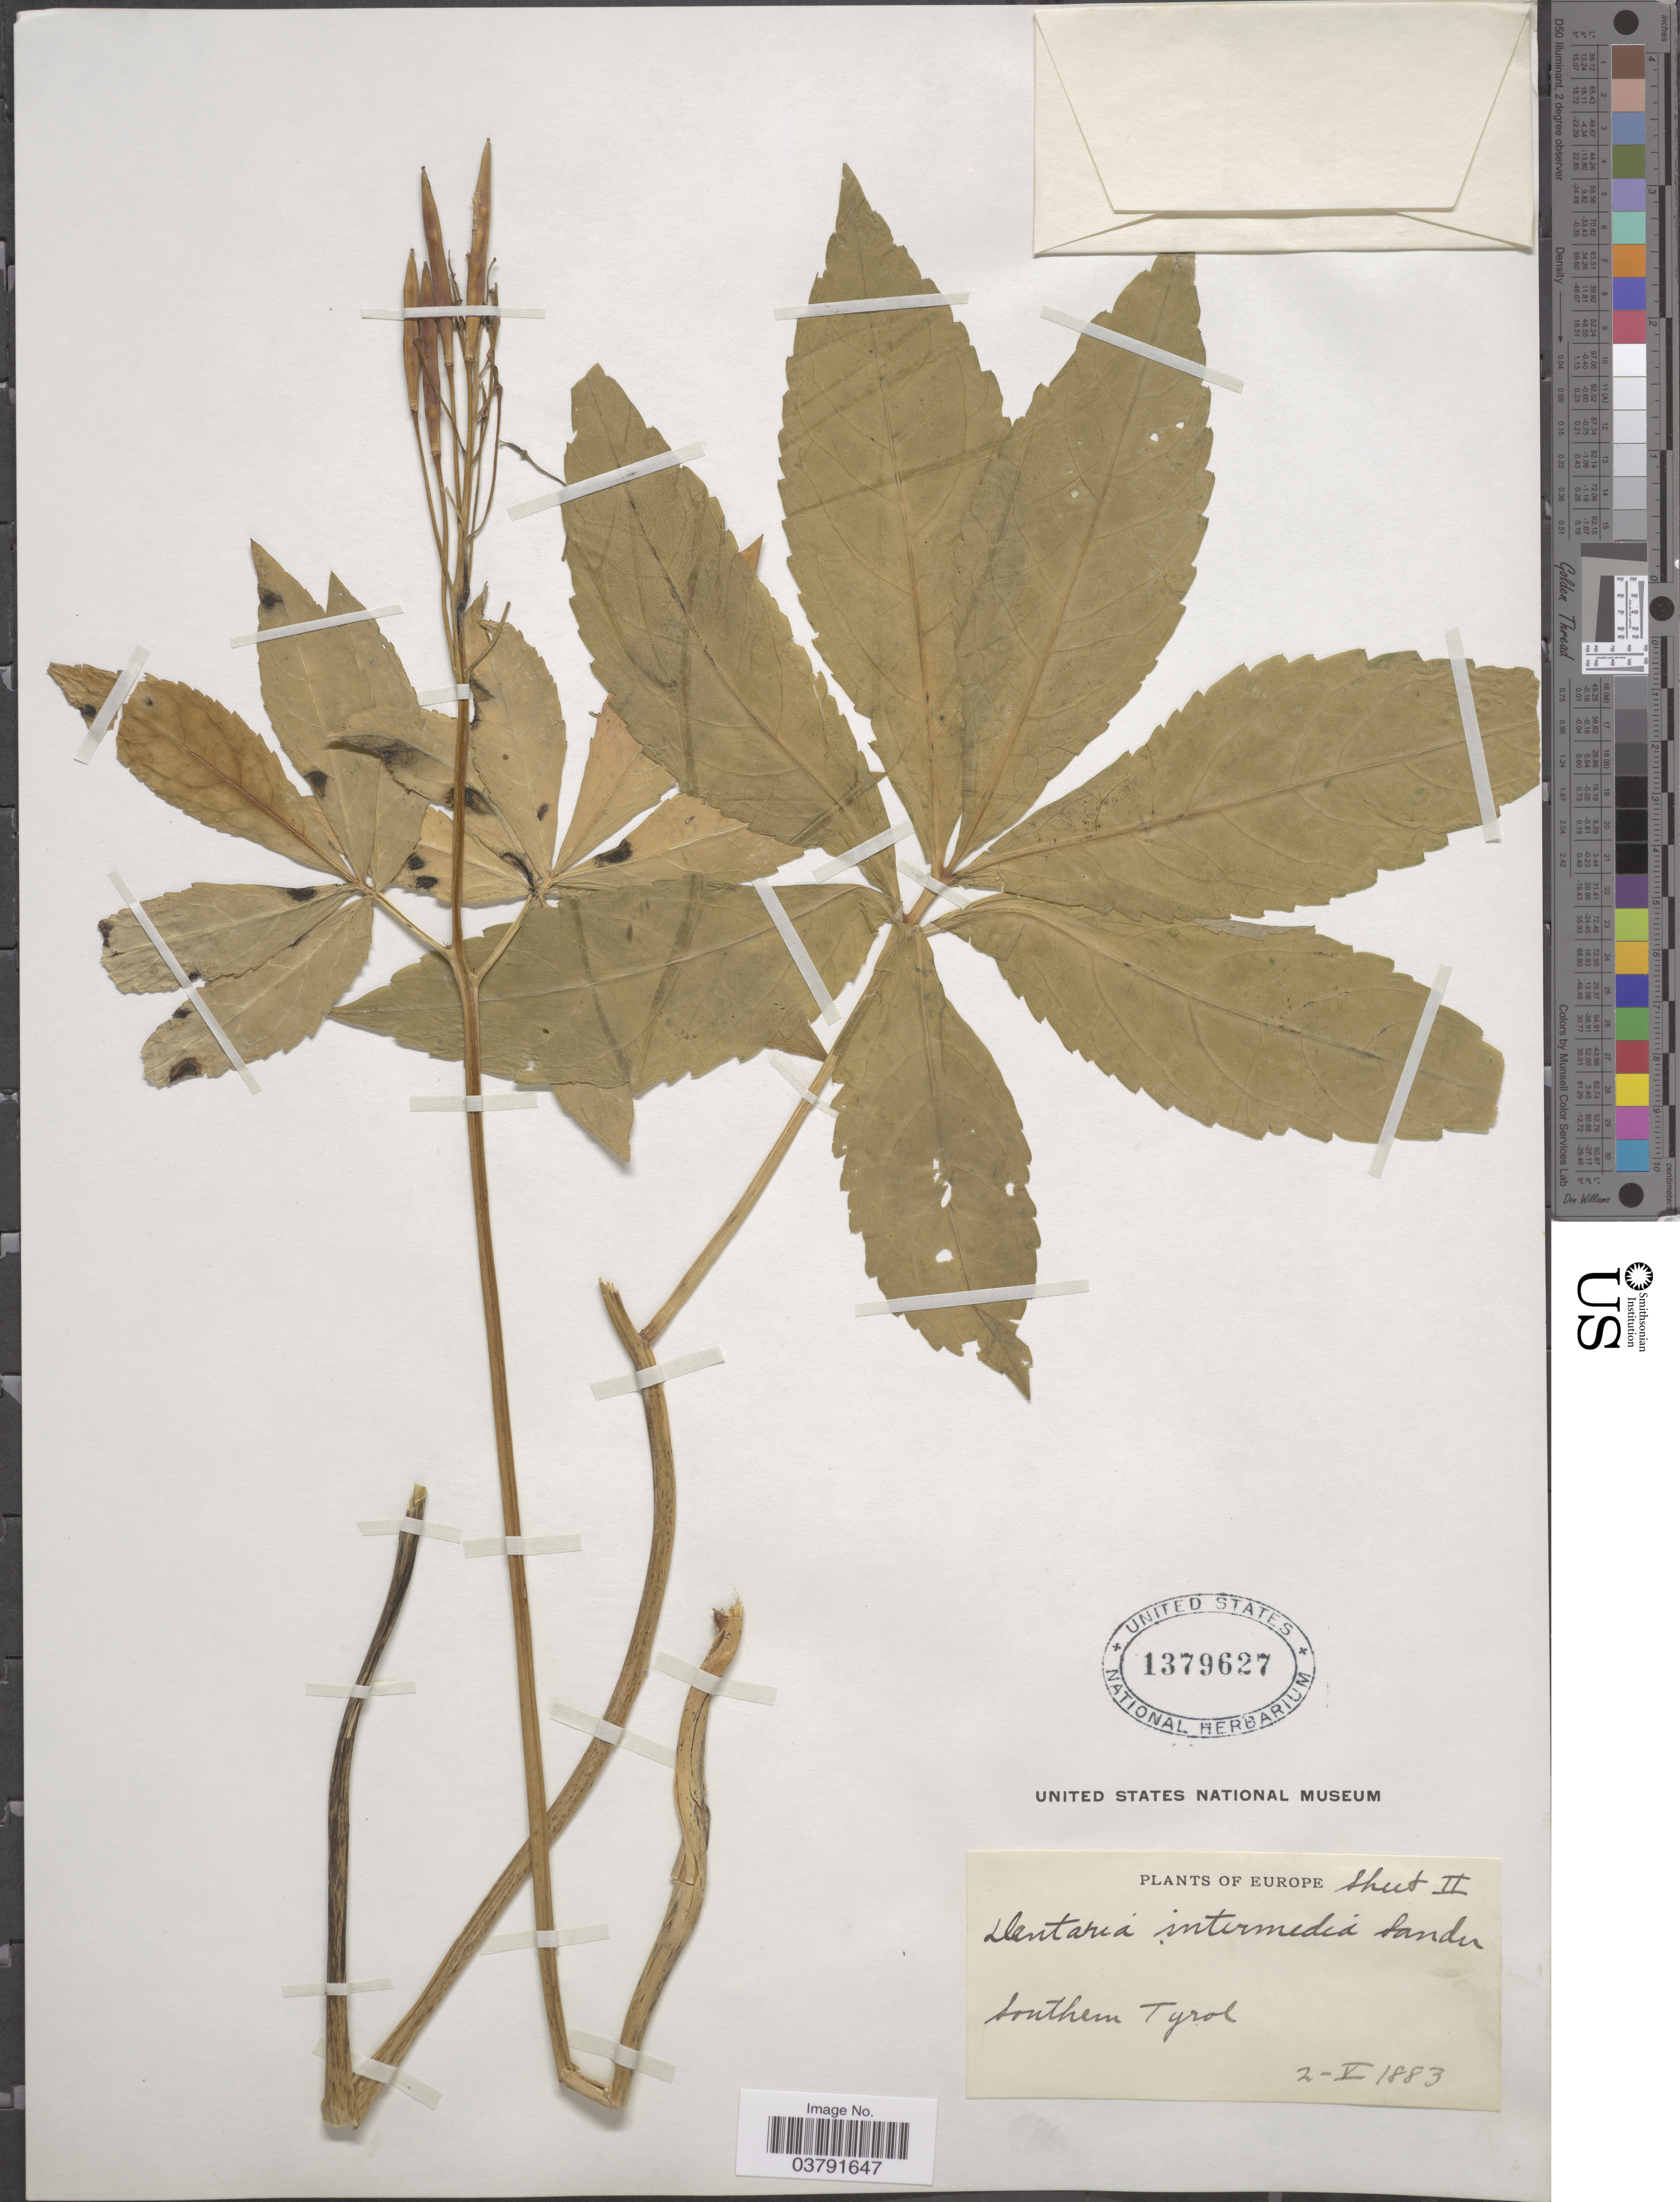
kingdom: Plantae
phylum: Tracheophyta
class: Magnoliopsida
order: Brassicales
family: Brassicaceae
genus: Dentaria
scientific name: Dentaria intermedia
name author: Sond.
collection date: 1883-05-02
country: Austria / Italy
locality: Europa. Southern Tyrol.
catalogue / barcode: US 1379627